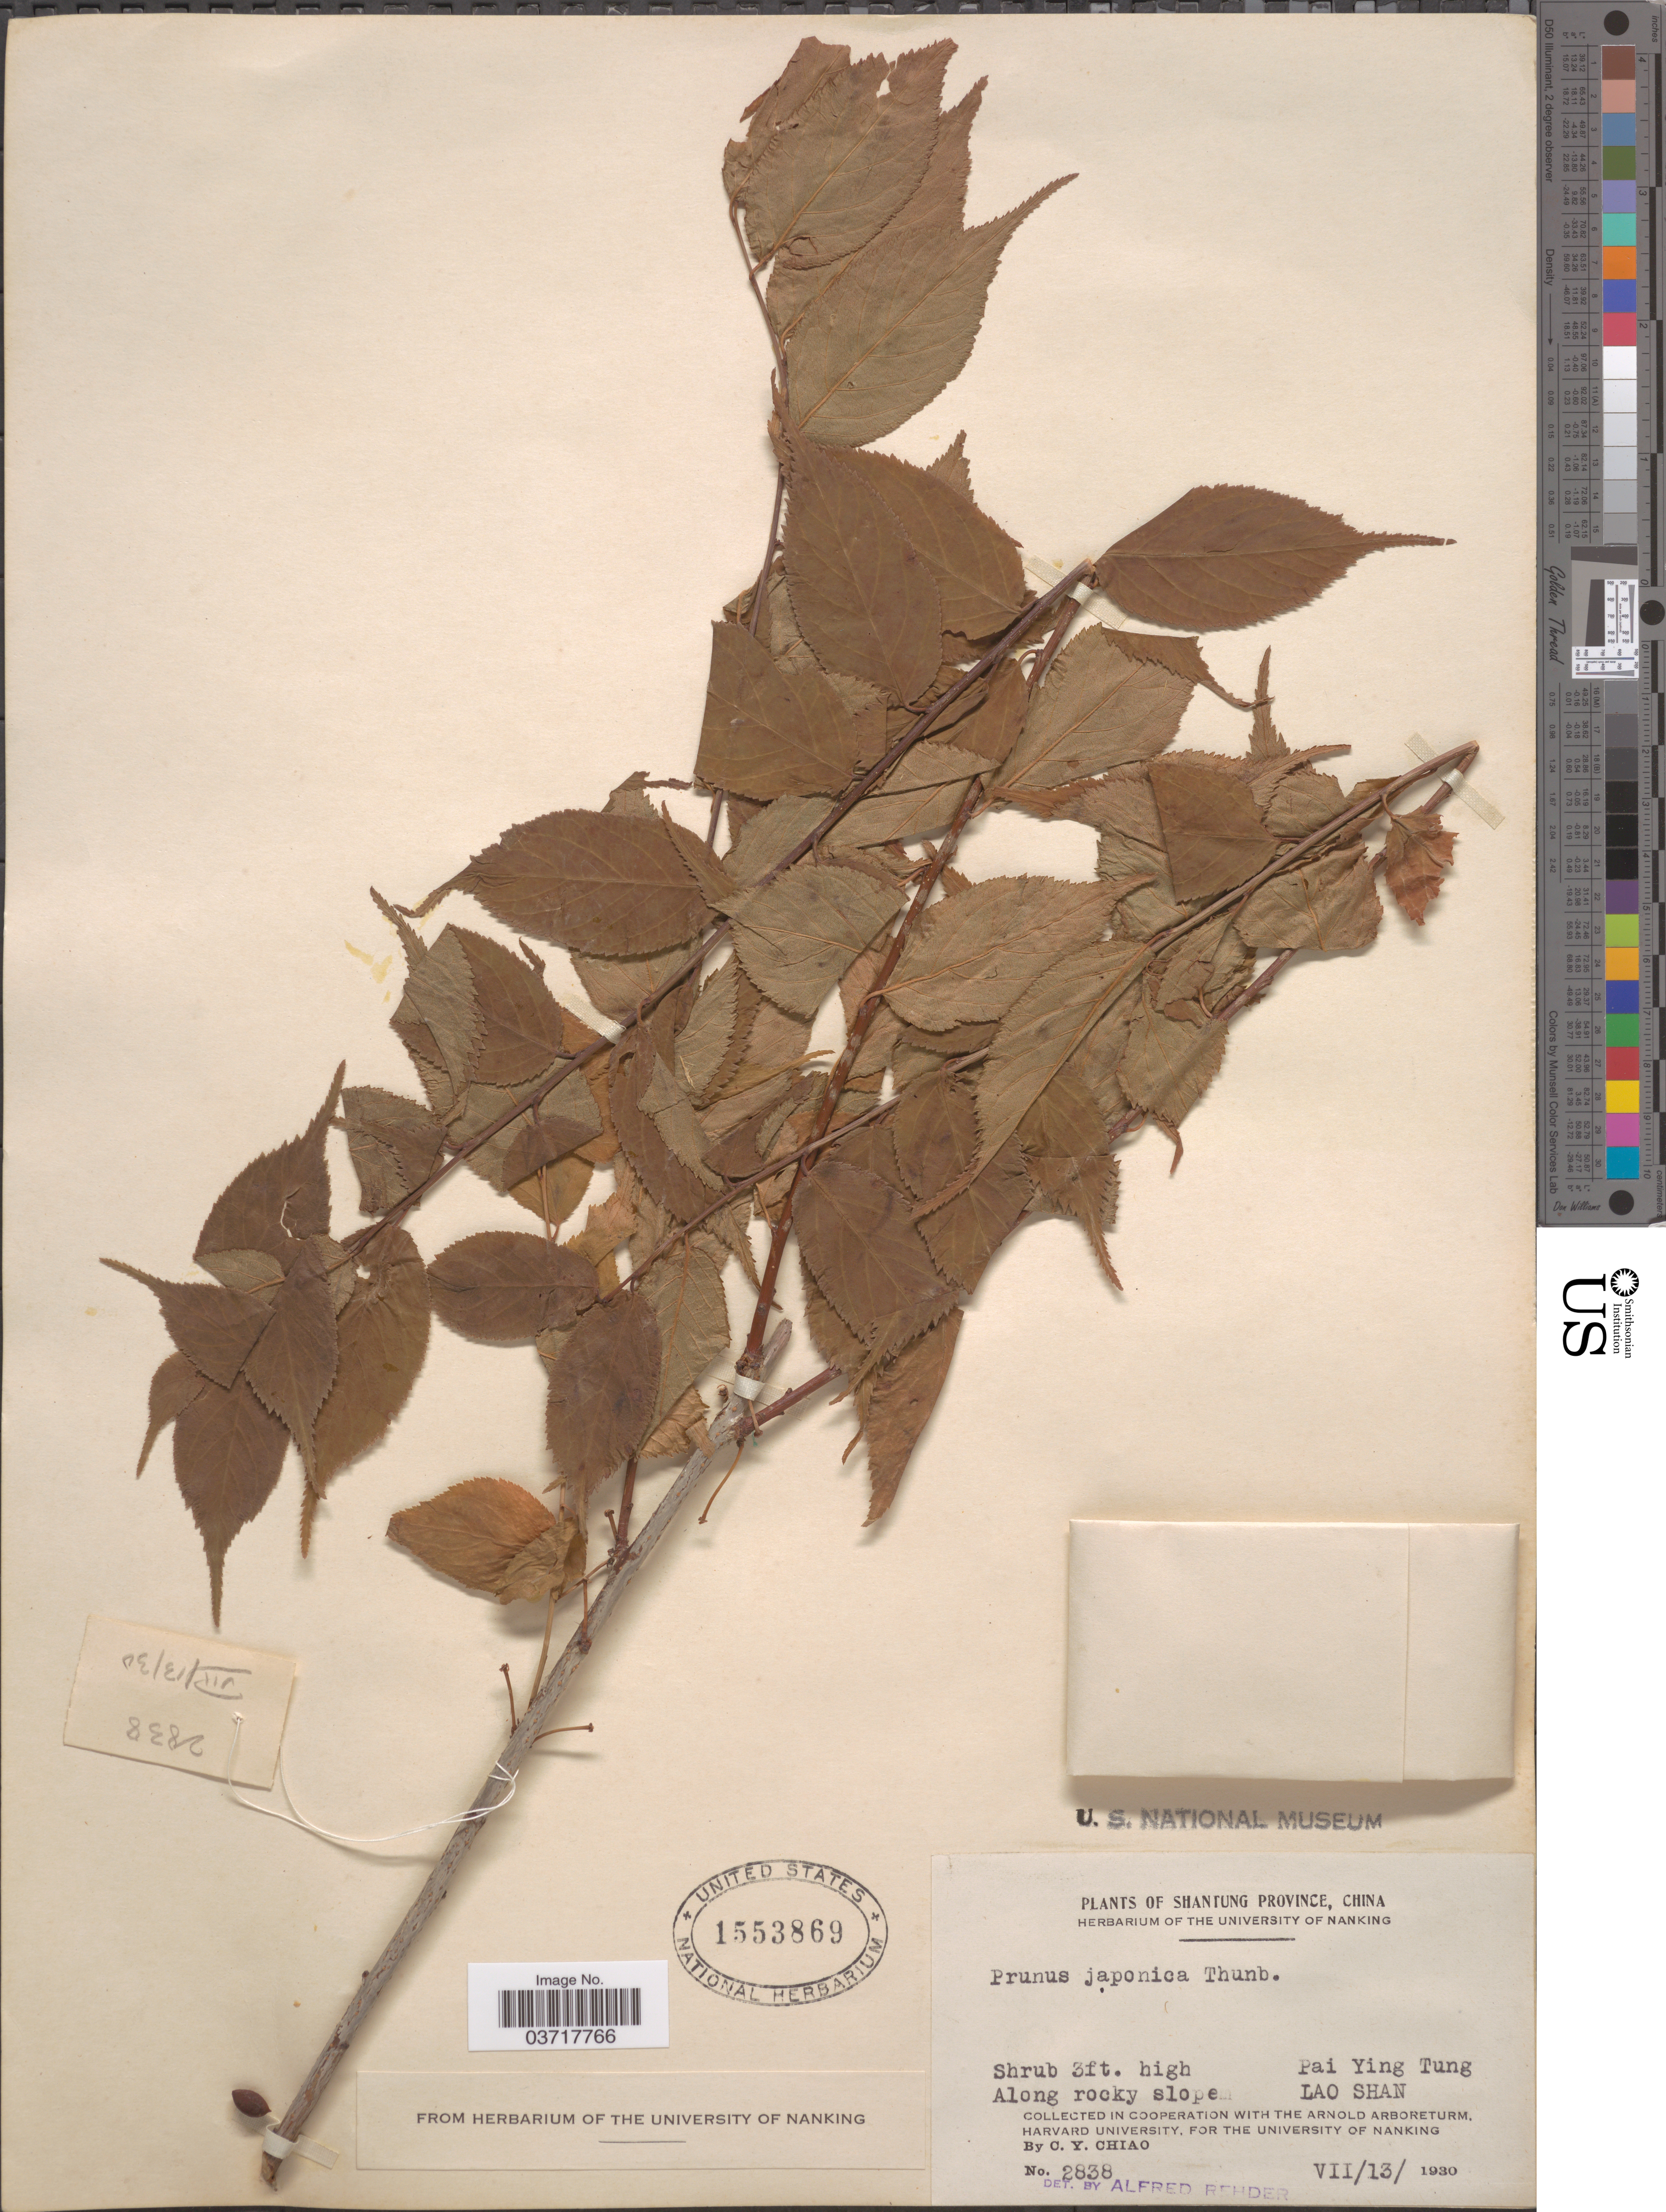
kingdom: Plantae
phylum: Tracheophyta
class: Magnoliopsida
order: Rosales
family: Rosaceae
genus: Prunus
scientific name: Prunus japonica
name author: Thunb.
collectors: C. Y. Chiao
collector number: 2838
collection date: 1930-07-13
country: China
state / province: Shandong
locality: Shantung Province. Pai Ying Tung. Lao Shan.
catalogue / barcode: US 1553869